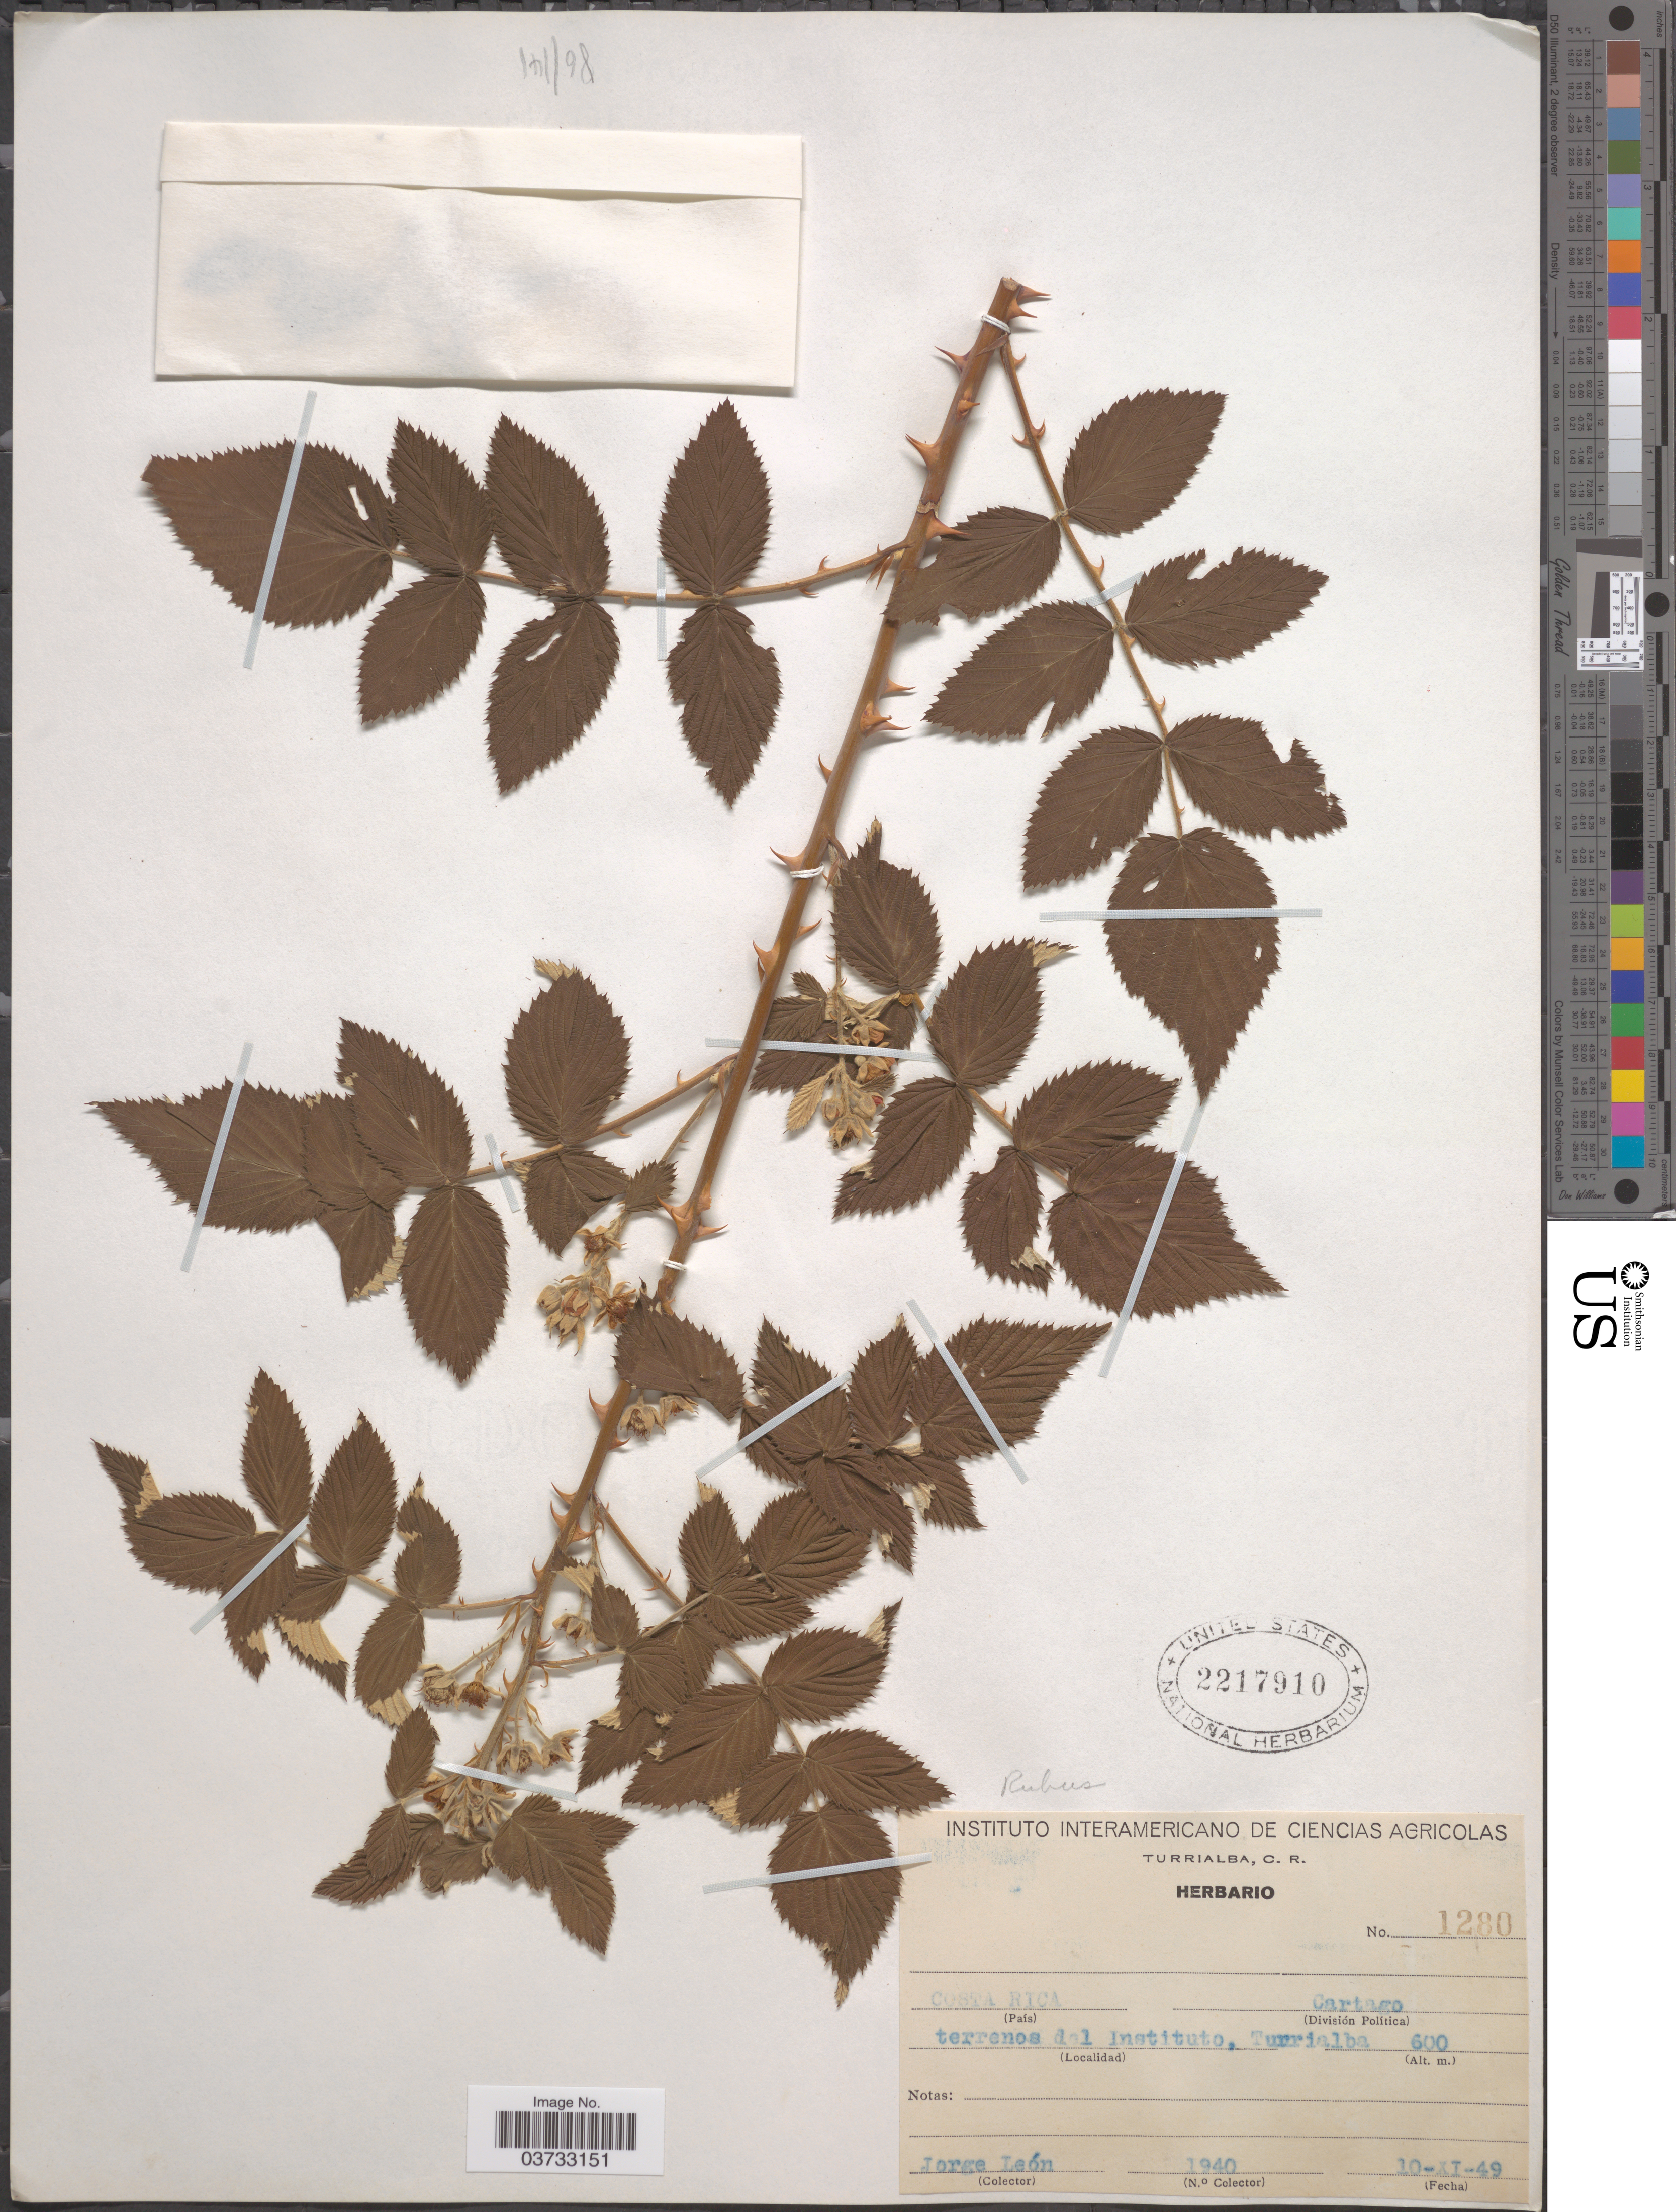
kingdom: Plantae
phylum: Tracheophyta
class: Magnoliopsida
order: Rosales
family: Rosaceae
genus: Rubus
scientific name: Rubus sp.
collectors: J. León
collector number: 1940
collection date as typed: Transcribed d/m/y: 10/11/49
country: Costa Rica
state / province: Cartago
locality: Terrenos del Instituto, Turrialba.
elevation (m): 600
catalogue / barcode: US 2217910